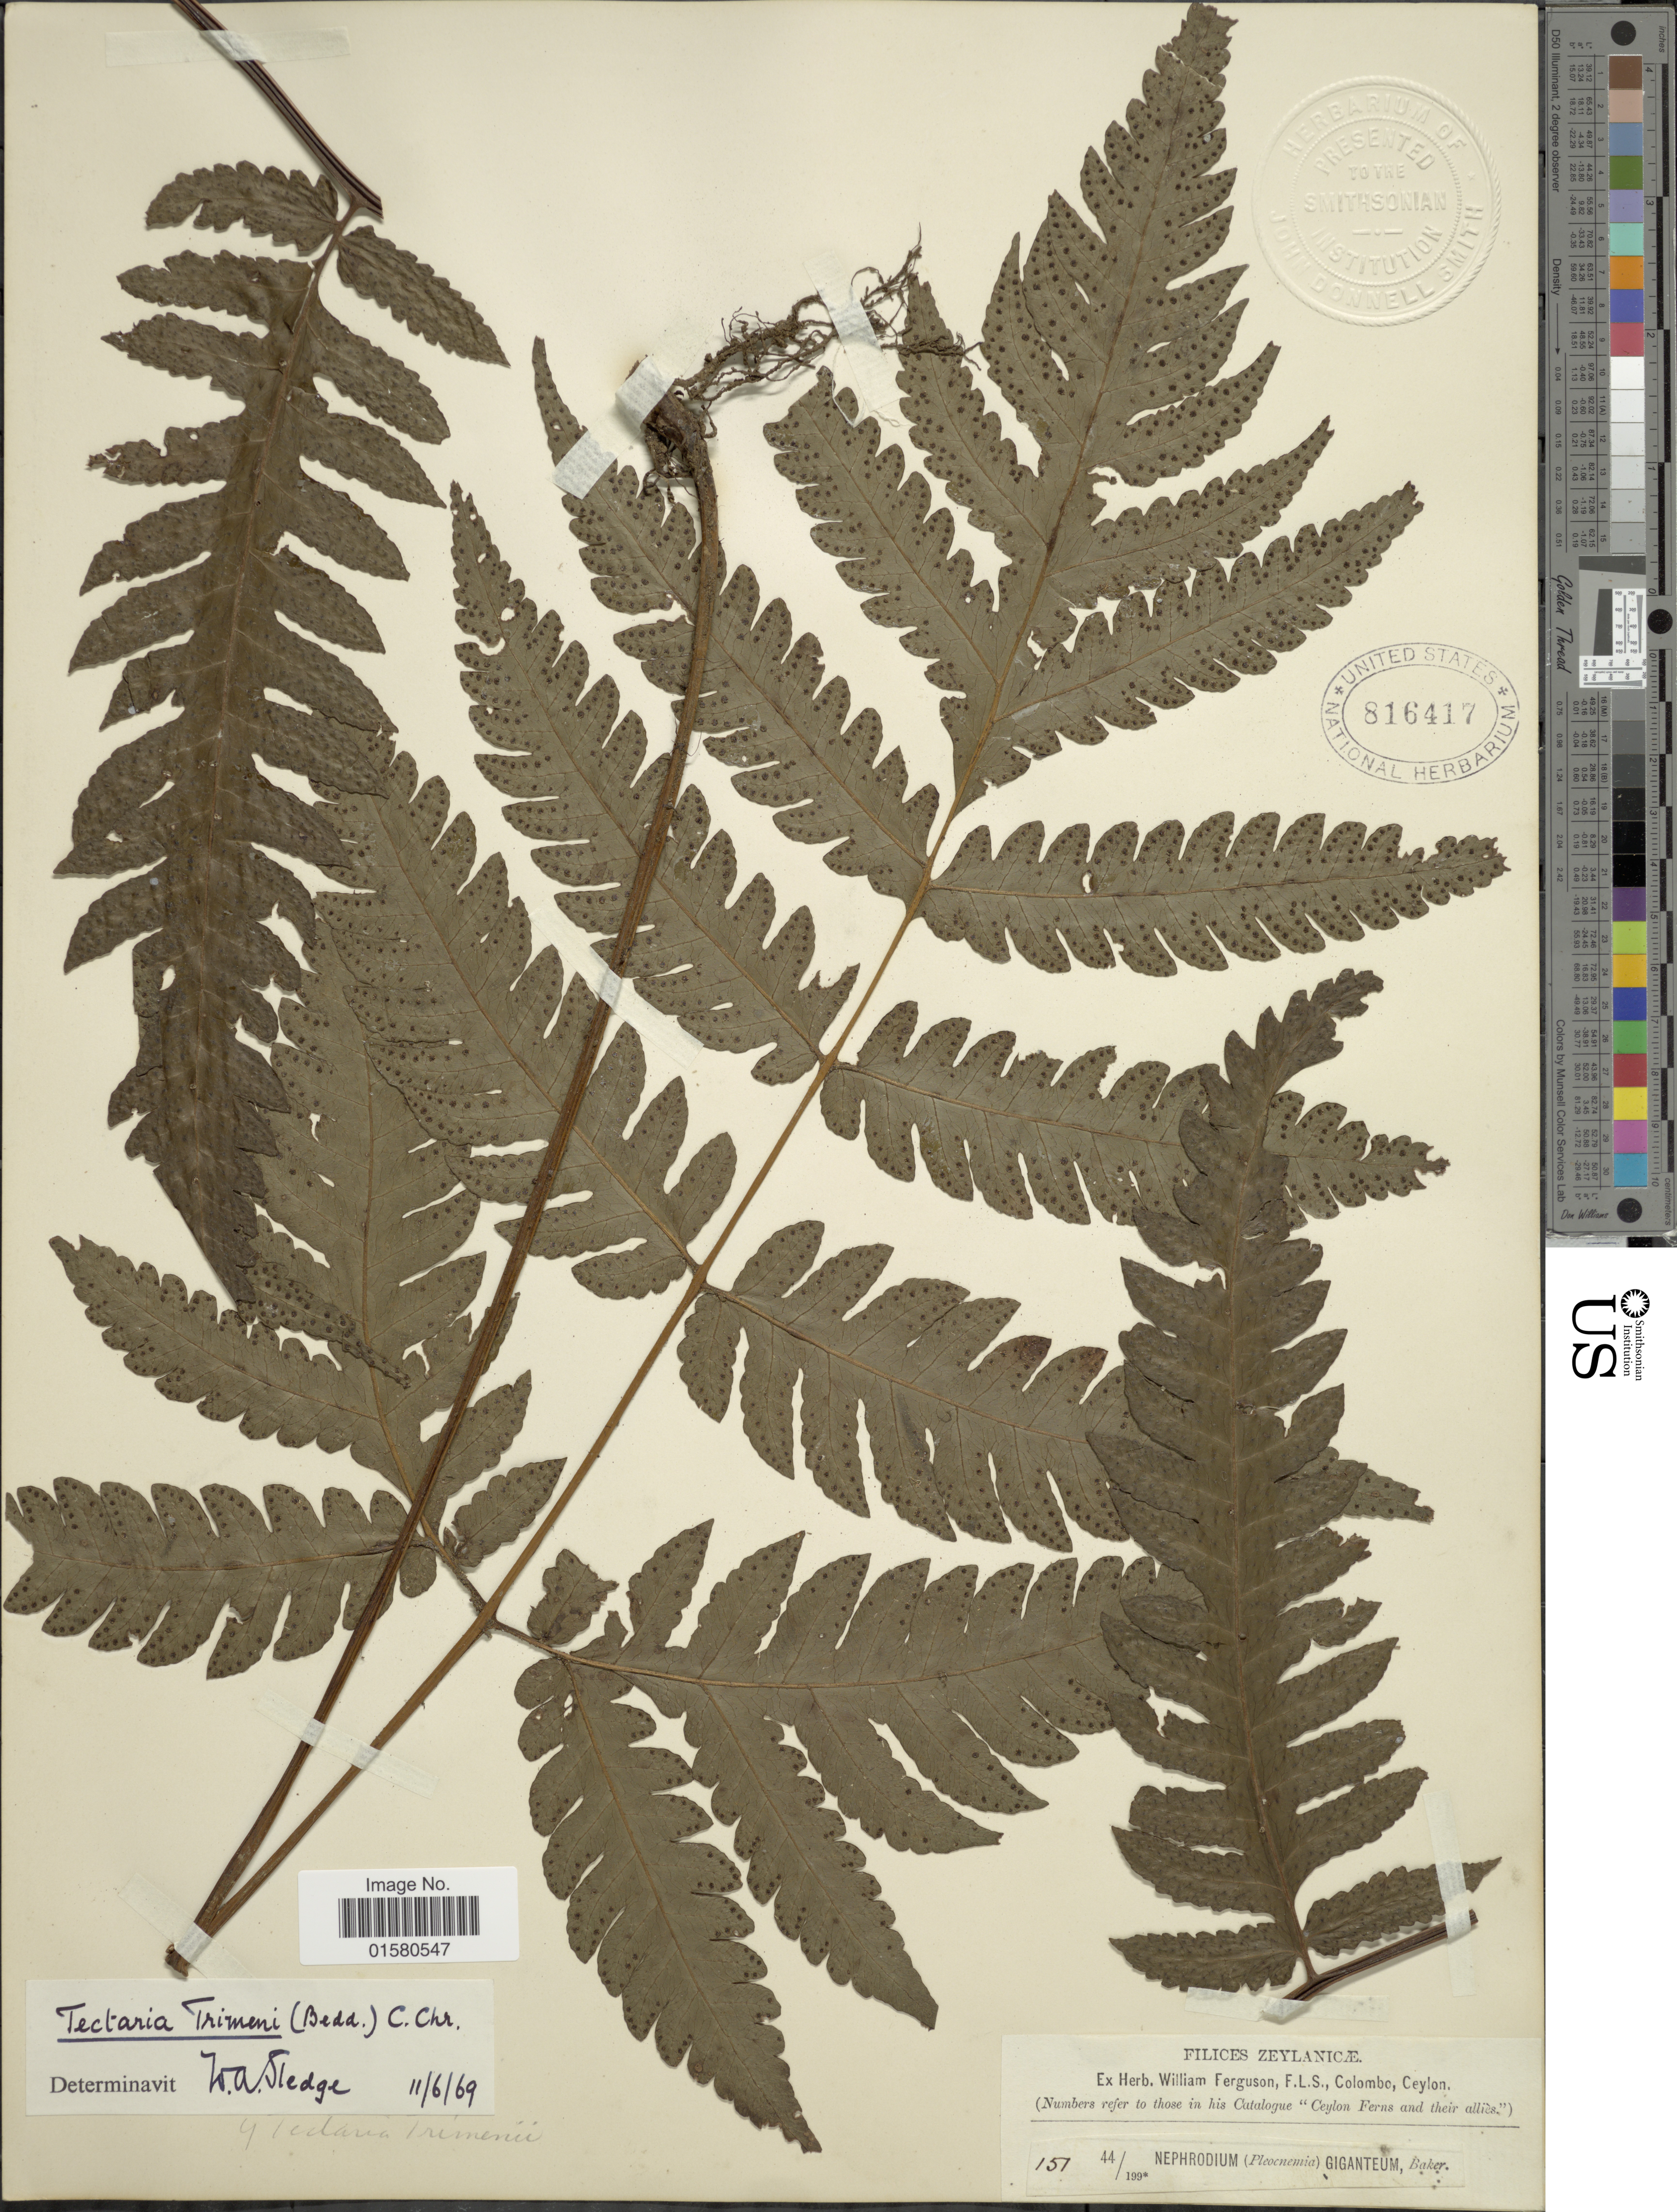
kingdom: Plantae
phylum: Tracheophyta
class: Polypodiopsida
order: Polypodiales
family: Tectariaceae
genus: Tectaria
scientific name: Tectaria trimenii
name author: (Bedd.) C. Chr.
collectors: ex herb. W. Ferguson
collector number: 151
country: Sri Lanka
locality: Zeylanicae, Ceylon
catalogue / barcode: US 816417